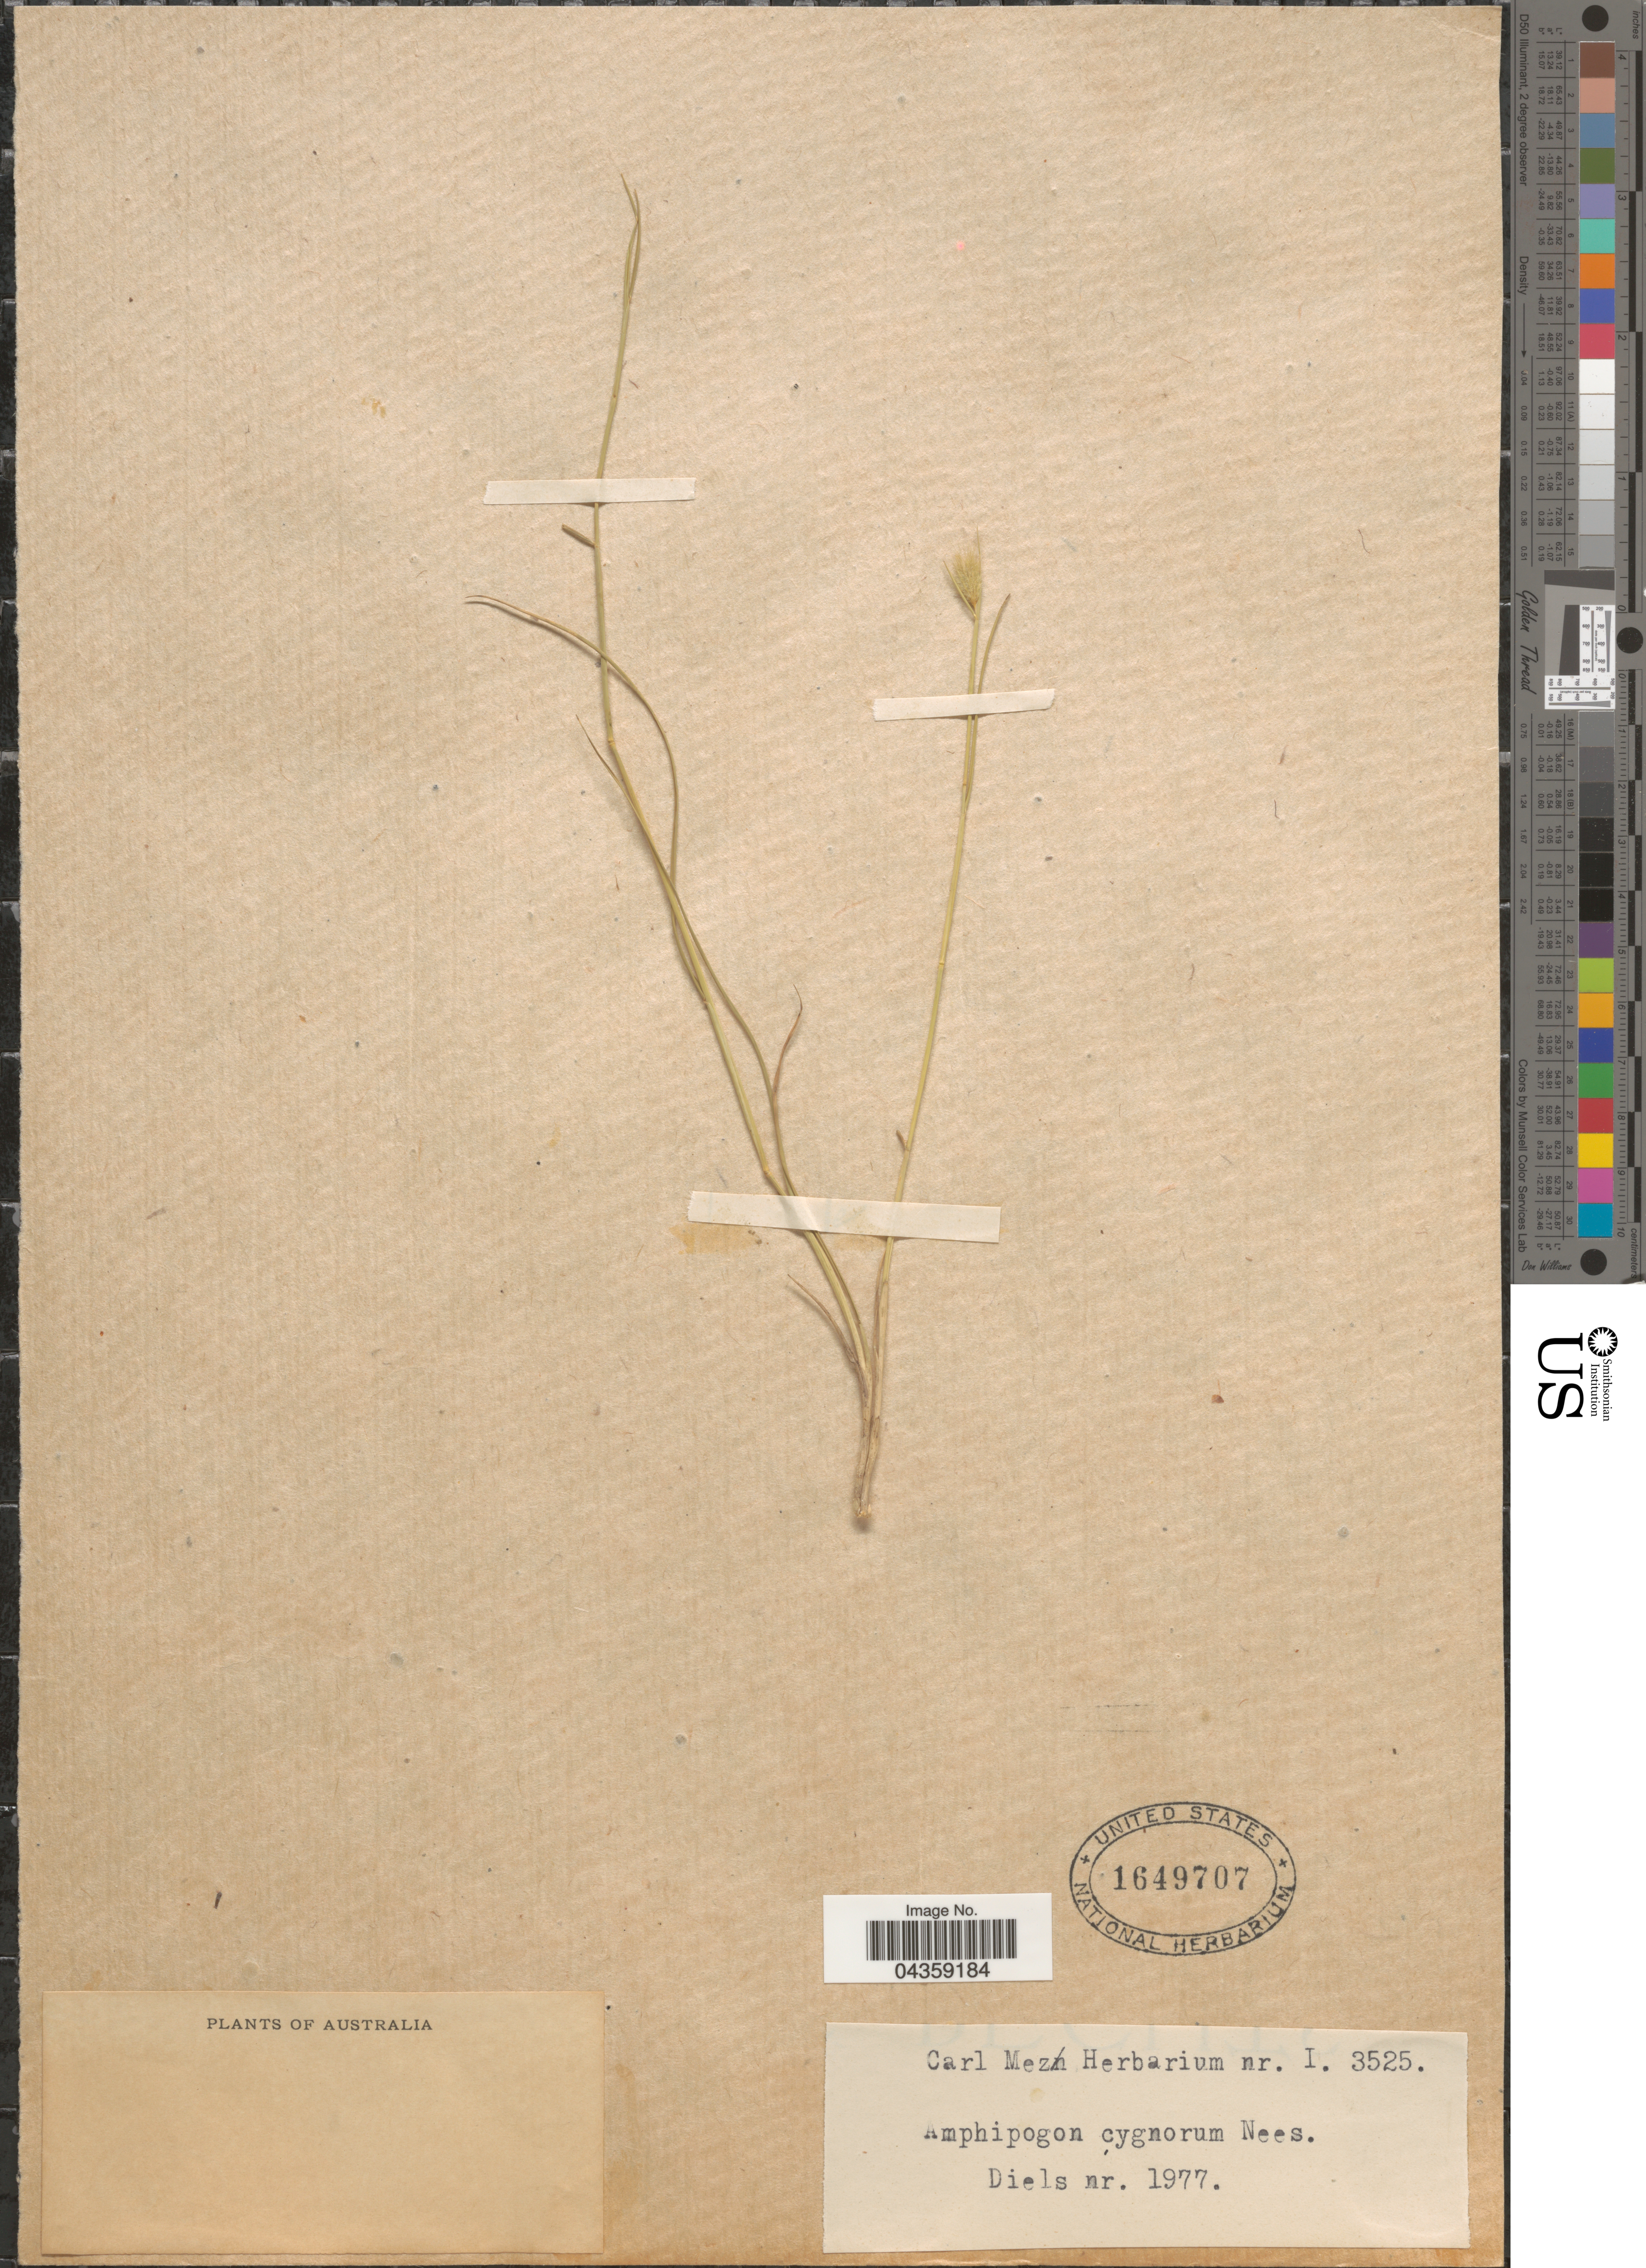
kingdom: Plantae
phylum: Tracheophyta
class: Liliopsida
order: Poales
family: Poaceae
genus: Amphipogon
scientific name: Amphipogon laguroides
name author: R. Br.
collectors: Diels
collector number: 1977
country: Australia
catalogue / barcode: US 1649707